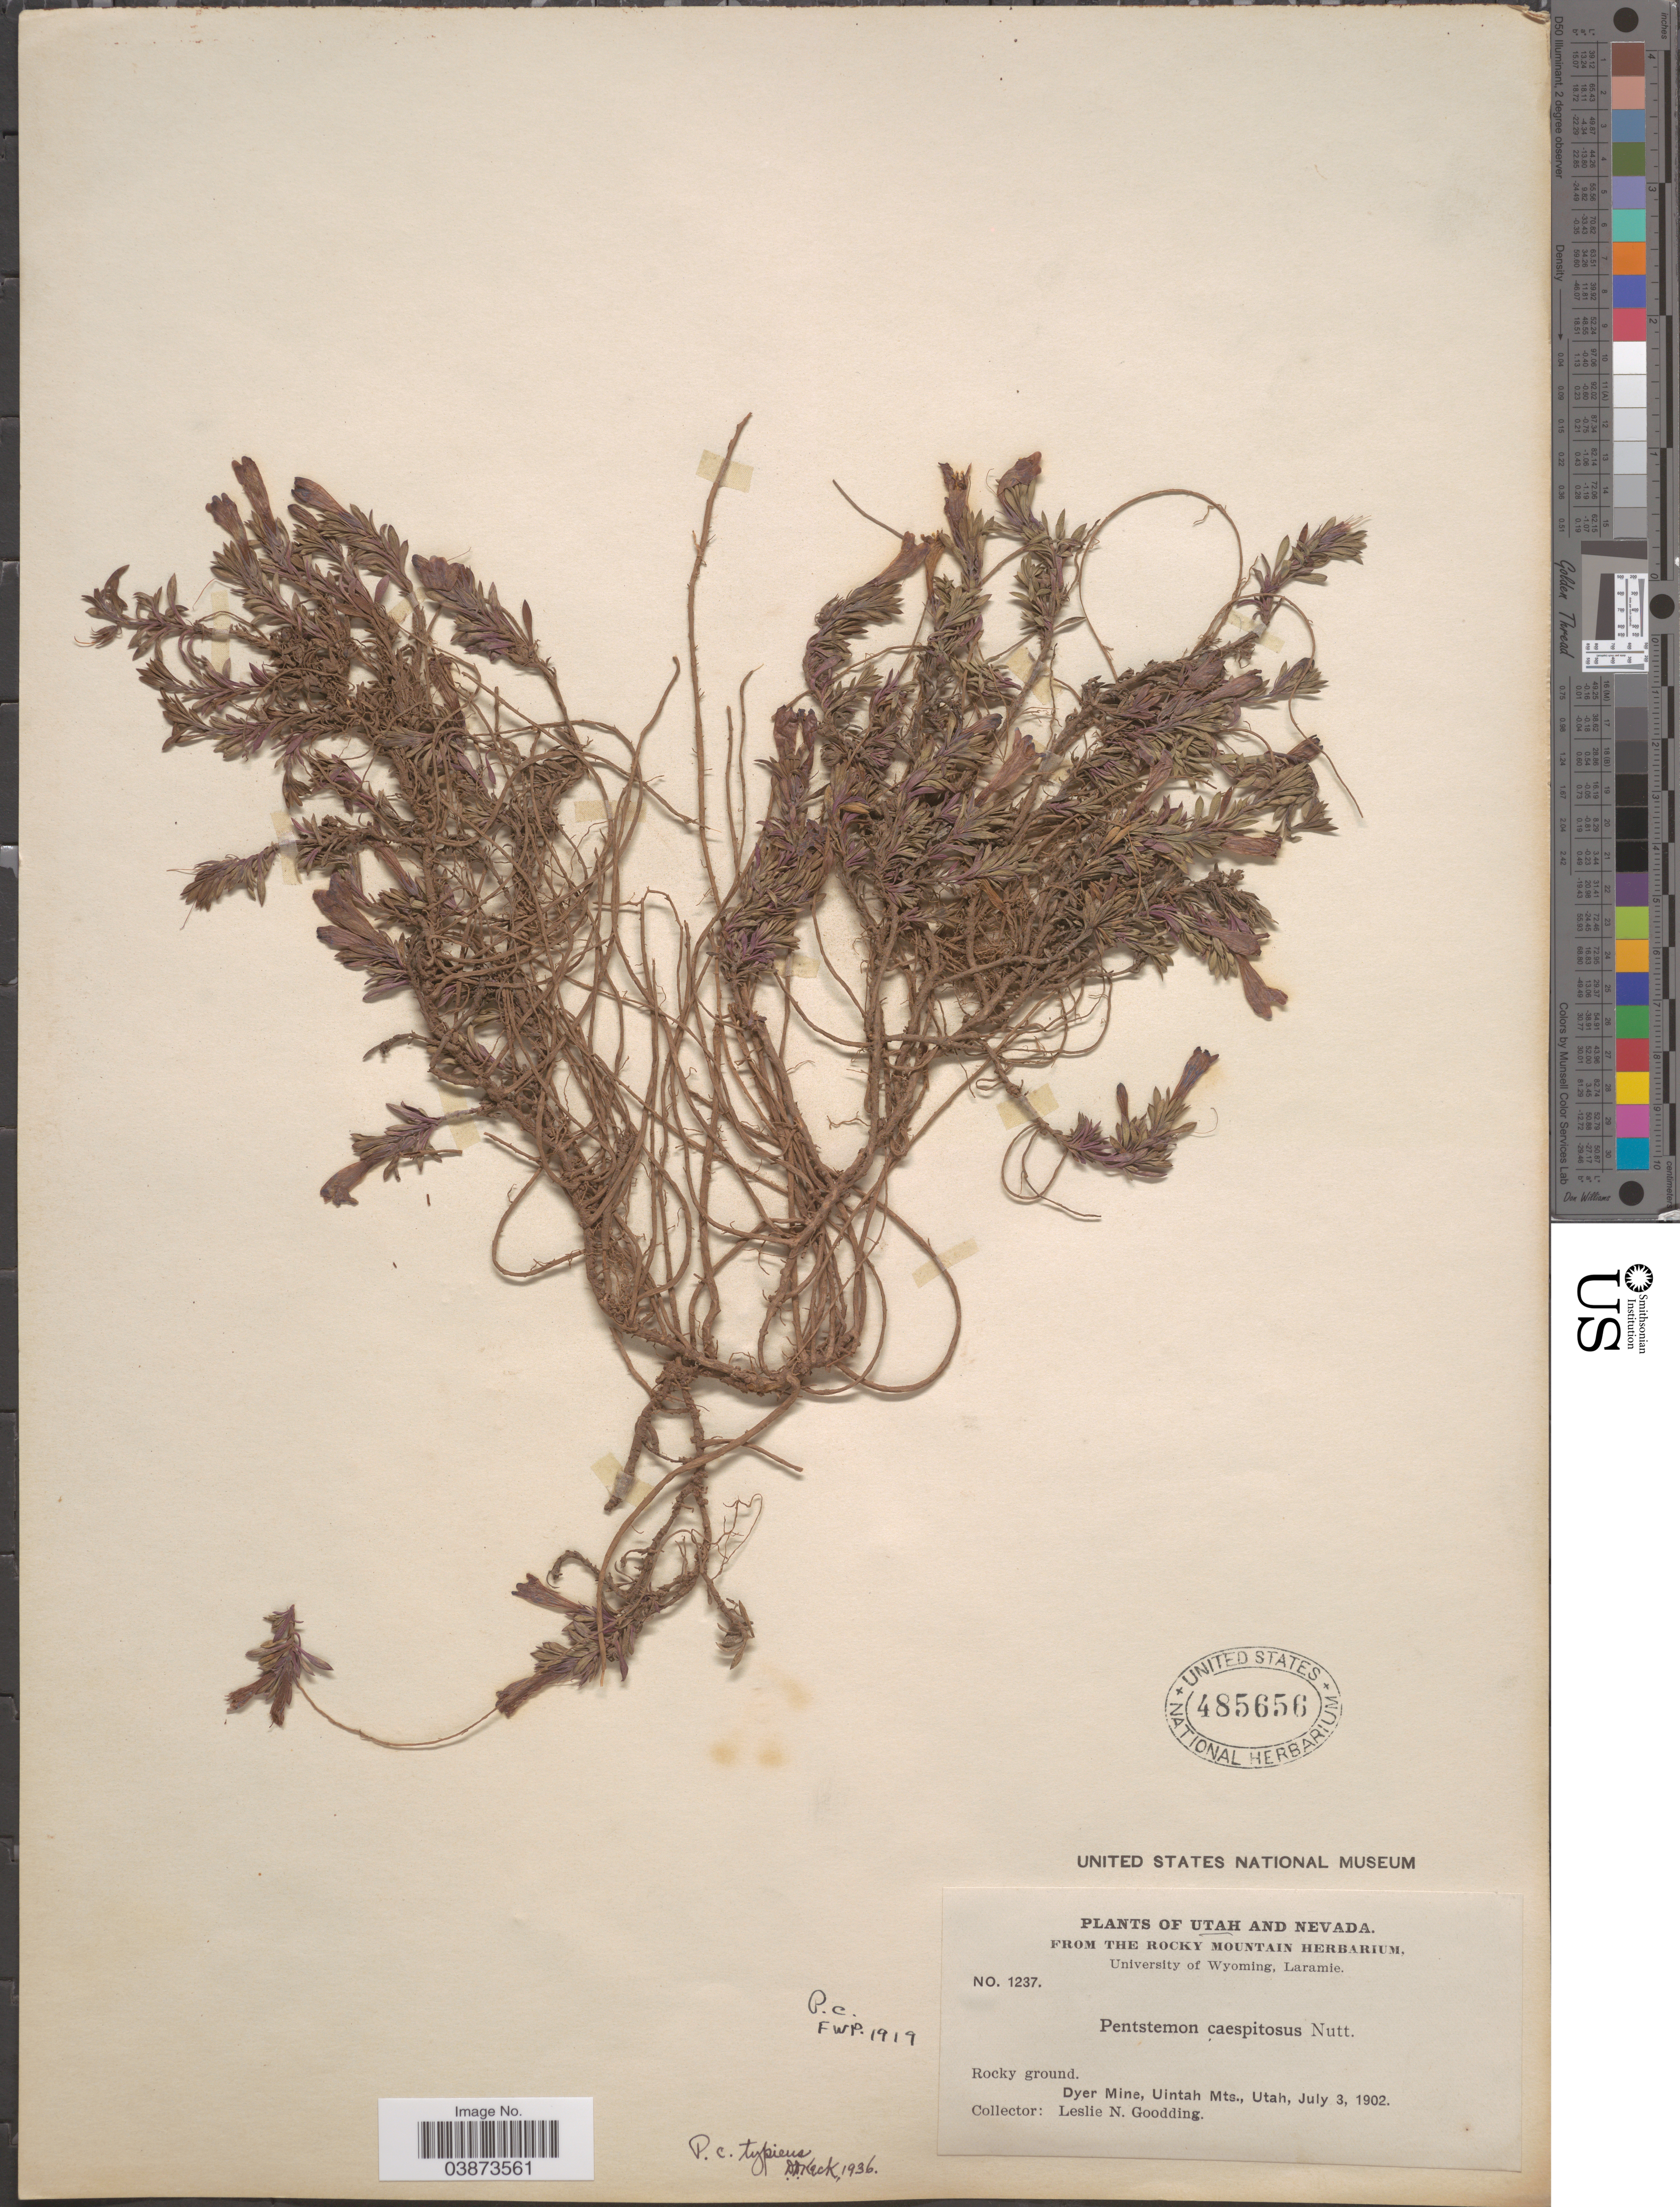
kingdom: Plantae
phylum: Tracheophyta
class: Magnoliopsida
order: Lamiales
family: Plantaginaceae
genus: Penstemon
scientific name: Penstemon caespitosus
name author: Nutt. ex A. Gray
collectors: L. N. Goodding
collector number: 1237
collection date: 1902-07-03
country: United States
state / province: Utah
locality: Dyer Mine, Uintah Mts.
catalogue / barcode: US 485656